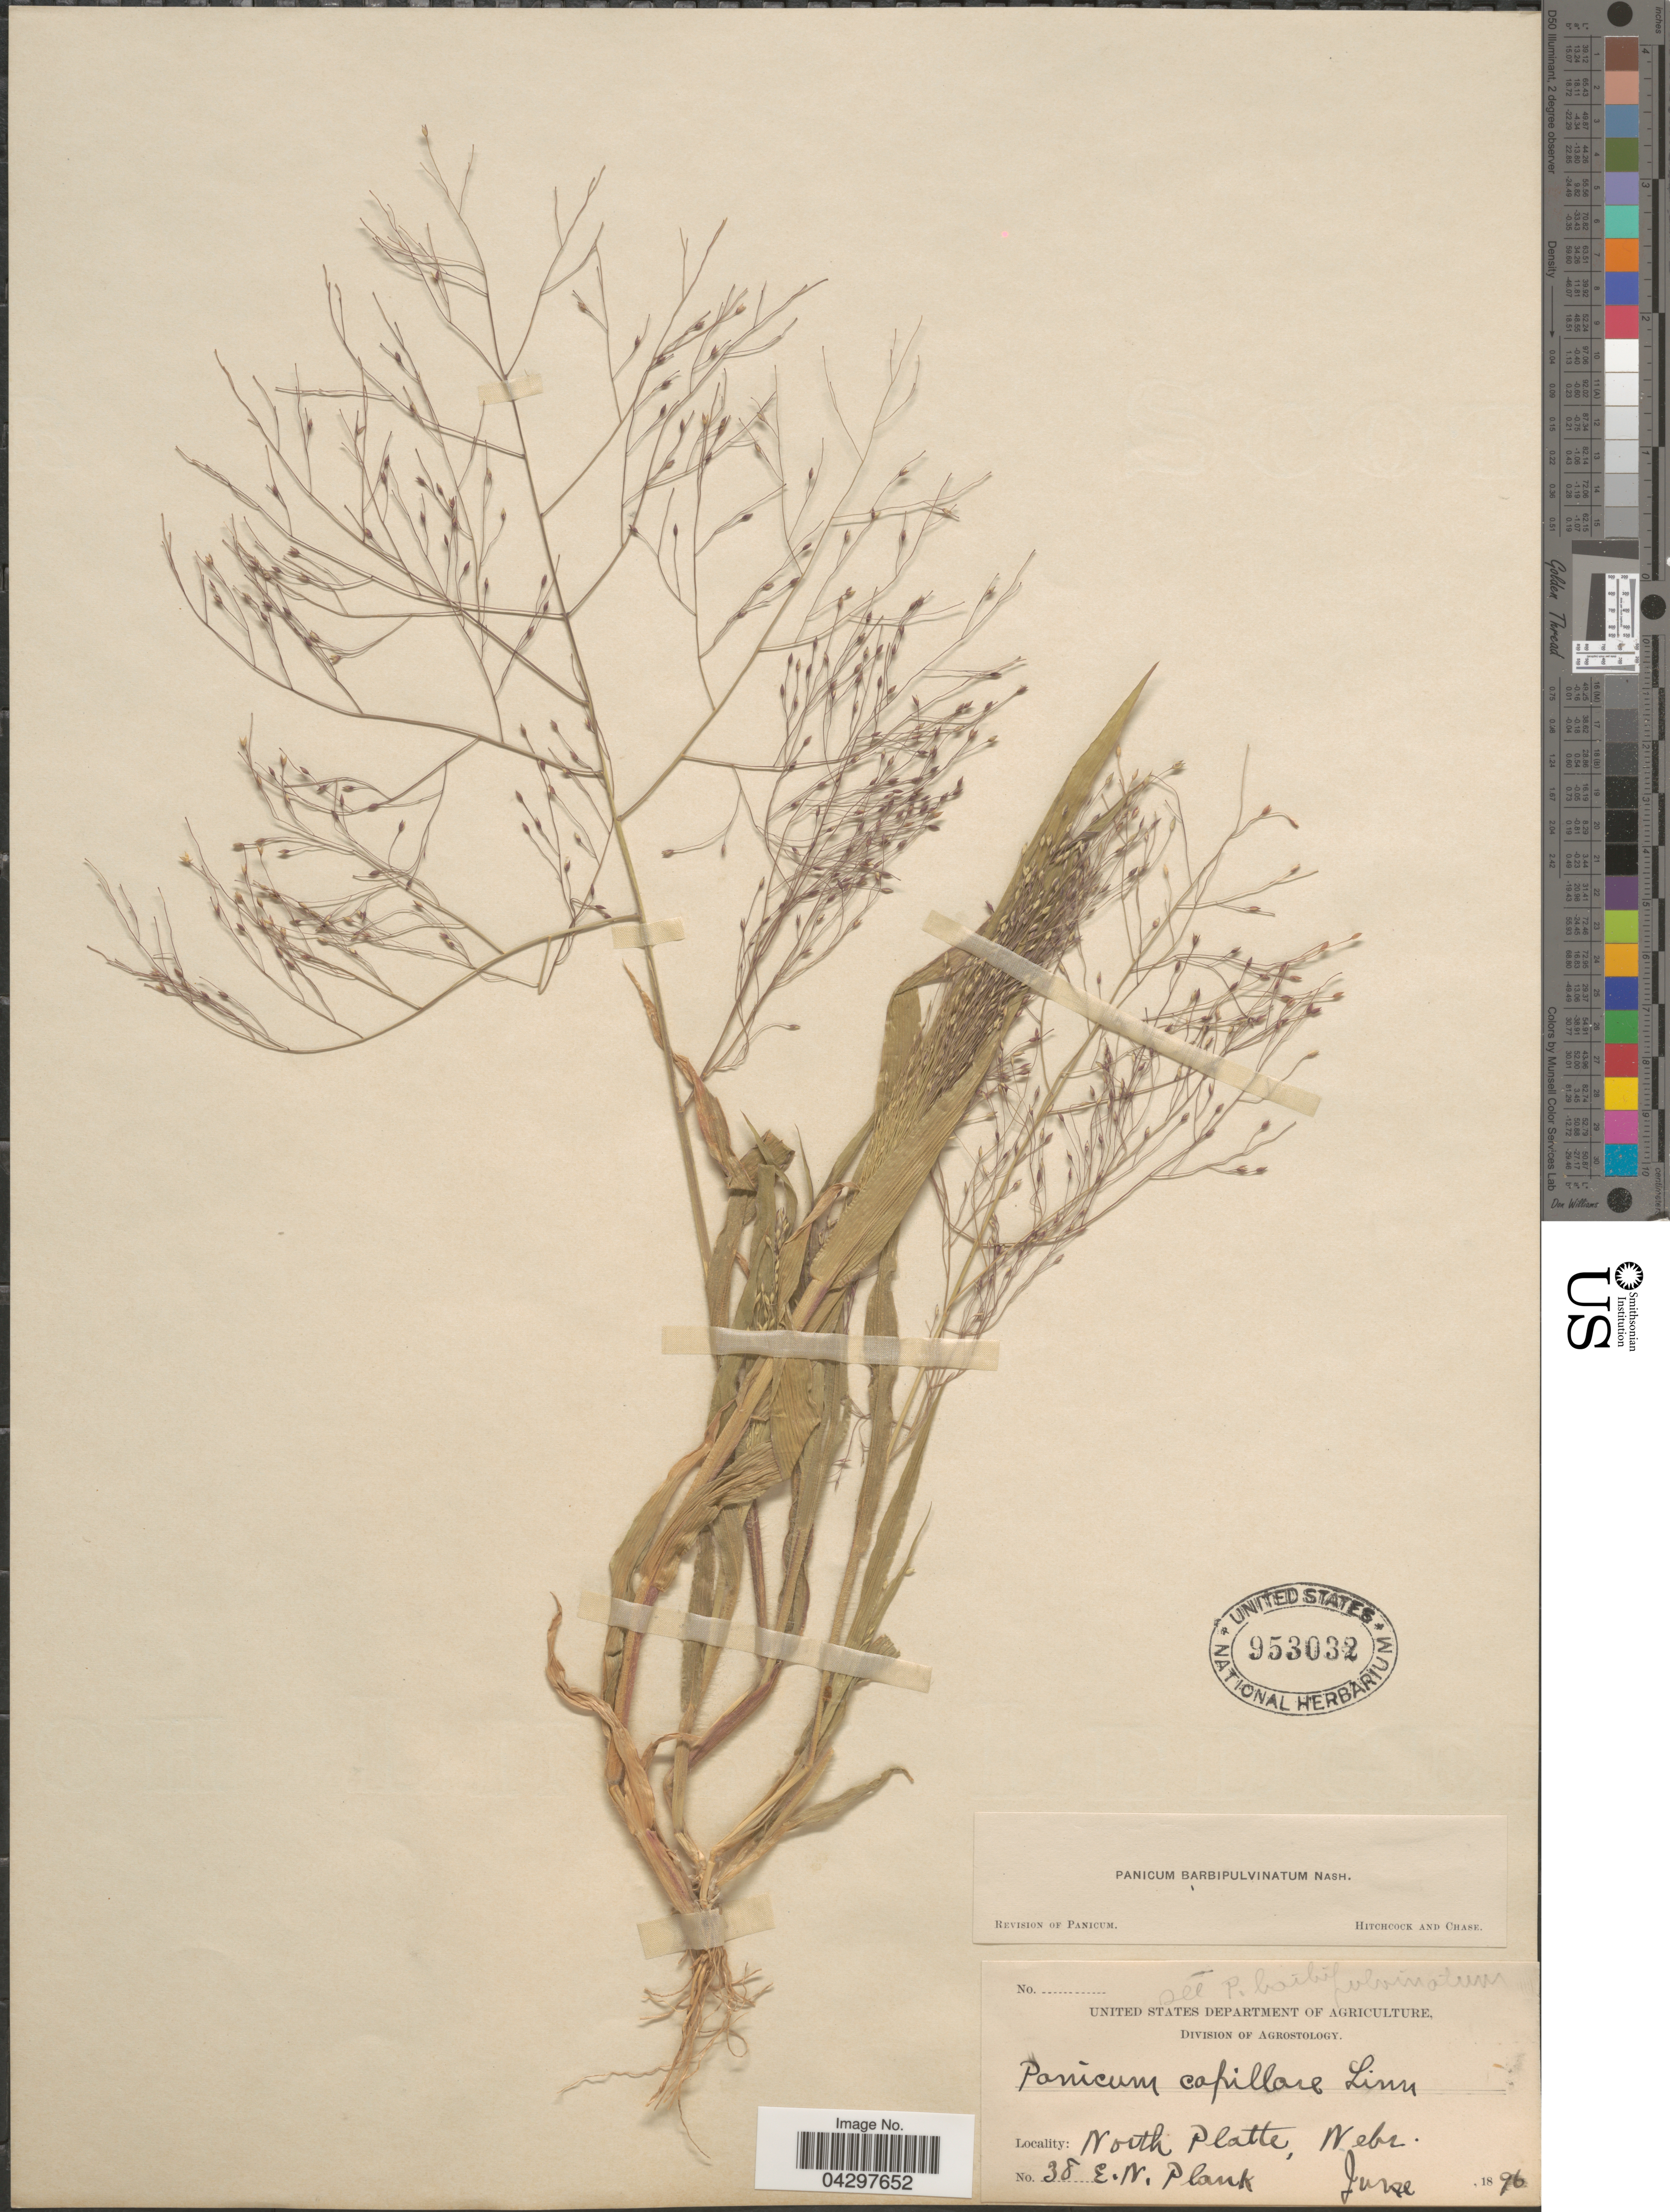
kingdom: Plantae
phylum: Tracheophyta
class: Liliopsida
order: Poales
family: Poaceae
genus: Panicum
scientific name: Panicum capillare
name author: L.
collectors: E. Plank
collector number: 38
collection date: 1896-06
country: United States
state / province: Nebraska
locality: North Platte.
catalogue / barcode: US 953032